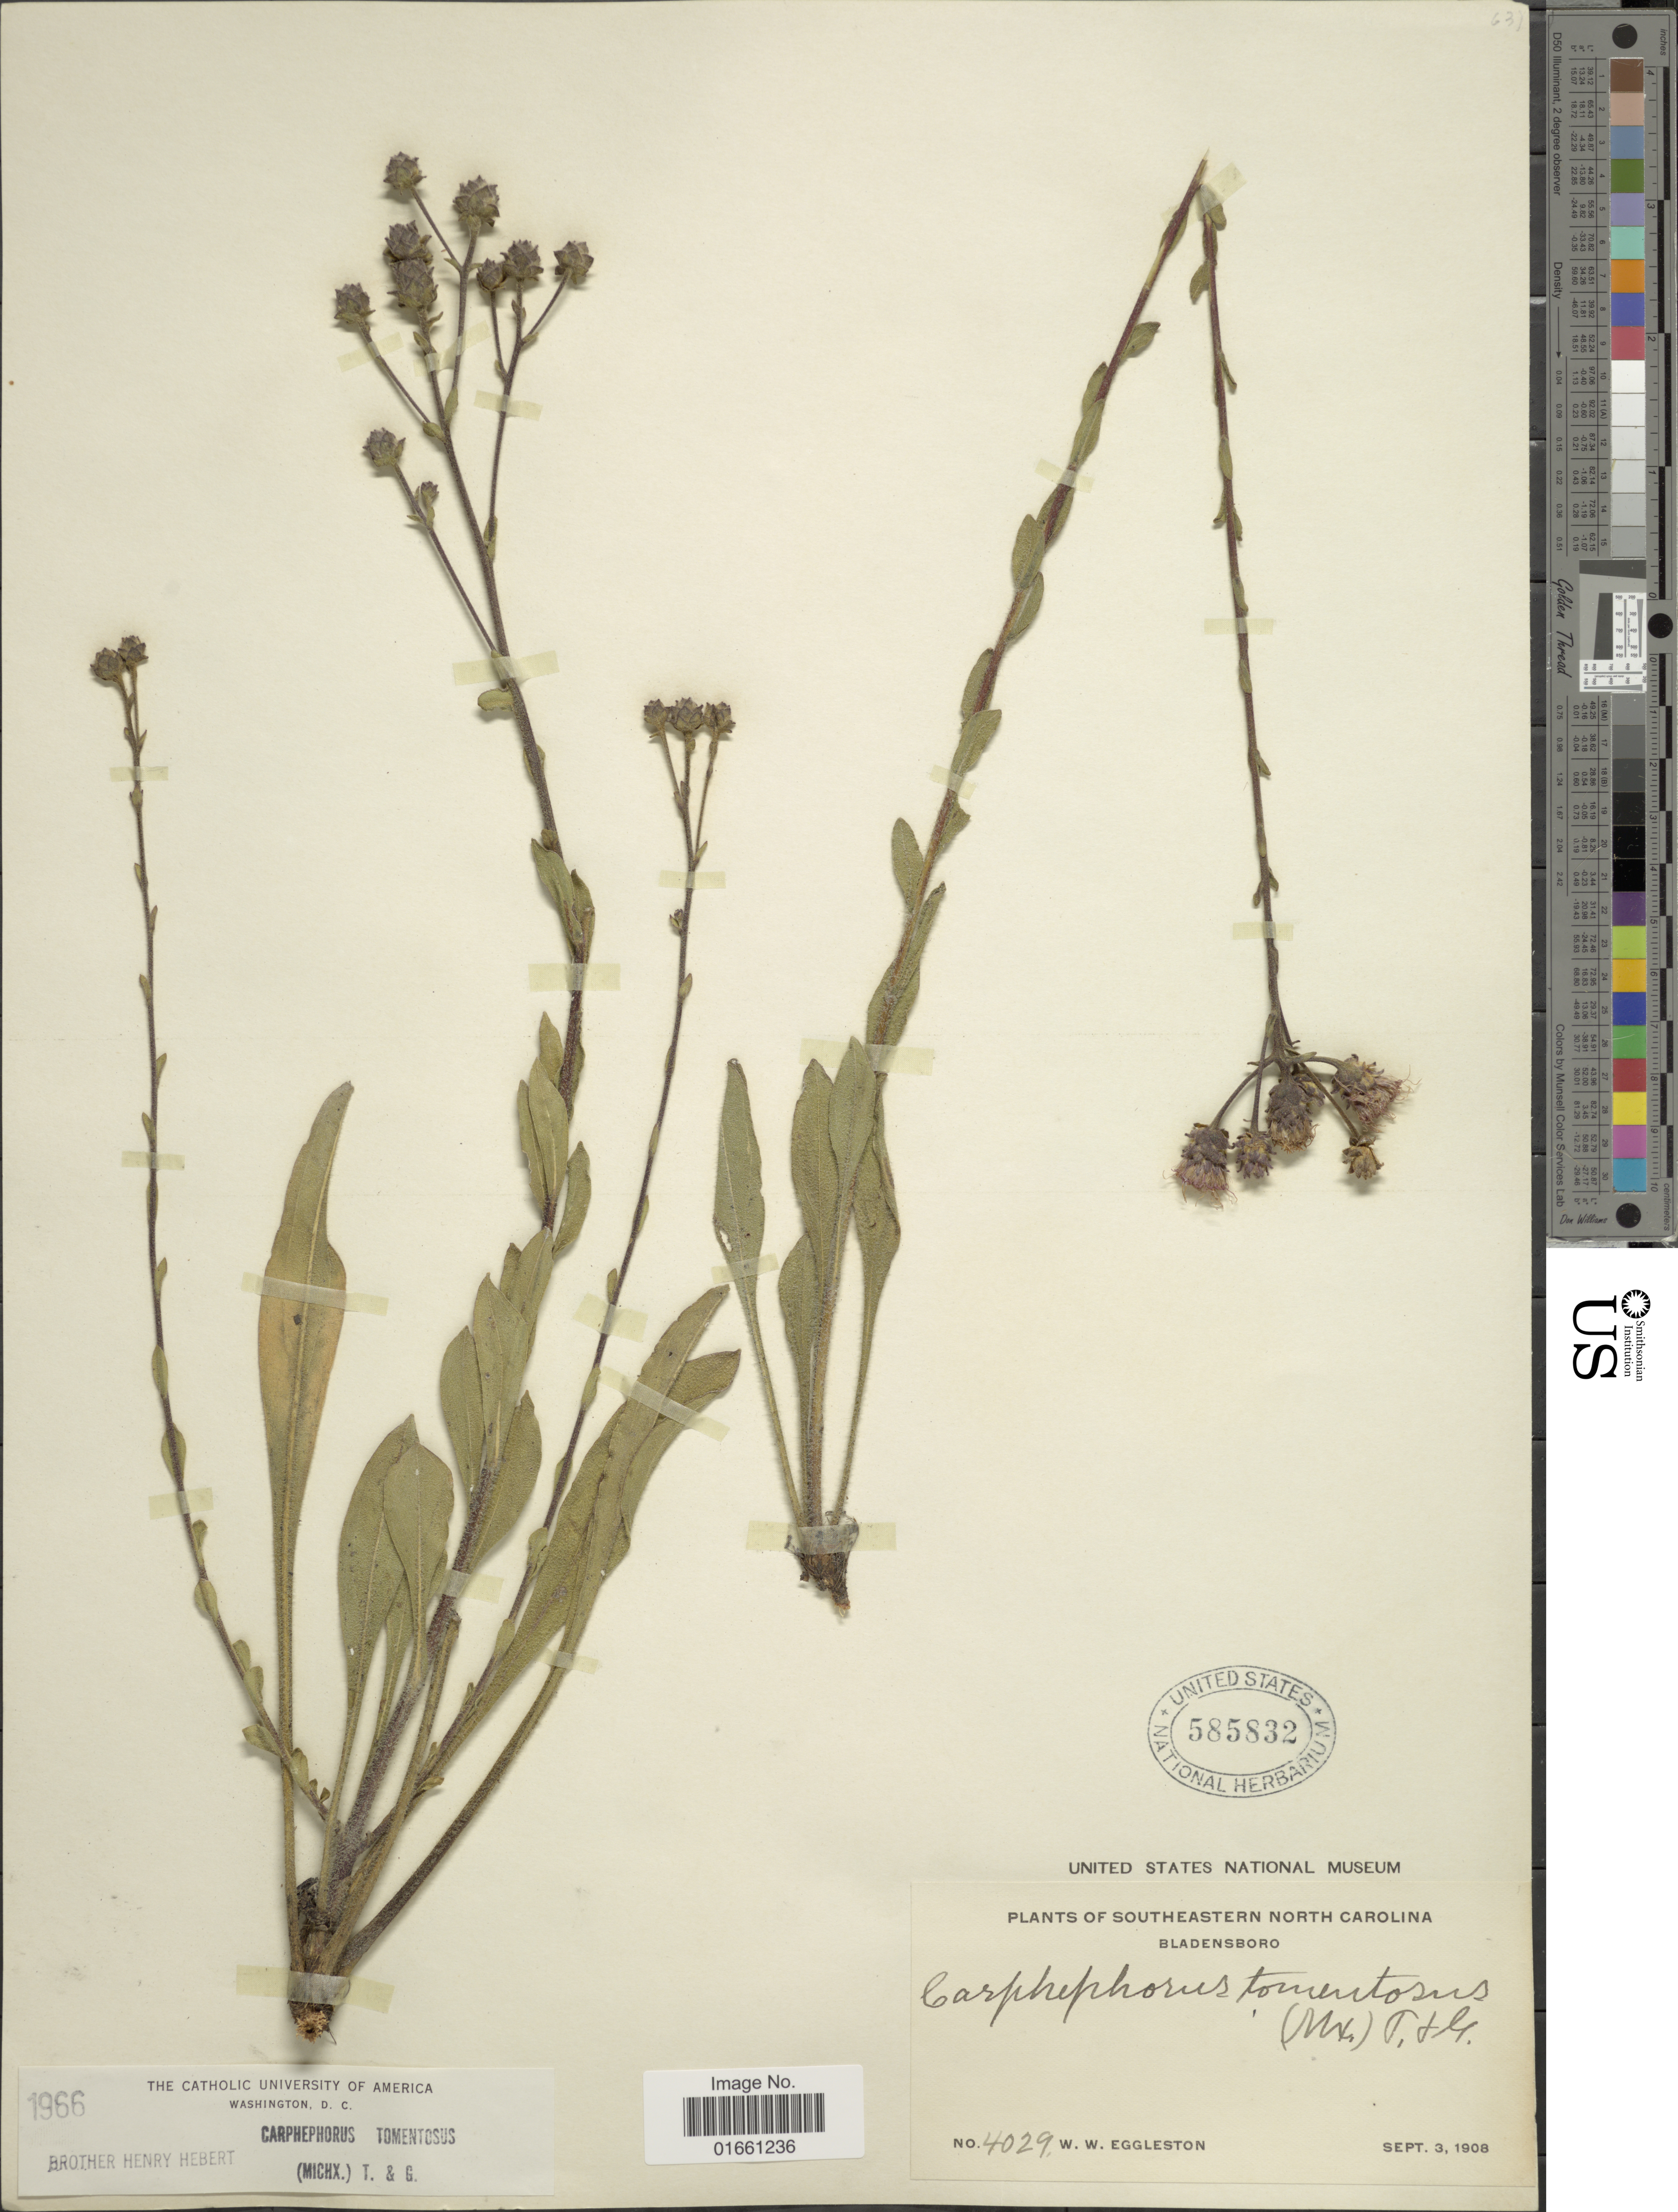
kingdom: Plantae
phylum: Tracheophyta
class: Magnoliopsida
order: Asterales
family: Asteraceae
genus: Carphephorus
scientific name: Carphephorus tomentosus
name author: (Michaux) Torr. & A. Gray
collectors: W. W. Eggleston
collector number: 4029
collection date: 1908-09-03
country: United States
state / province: North Carolina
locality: Southeastern North Carolina, Bladensboro.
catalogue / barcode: US 585832